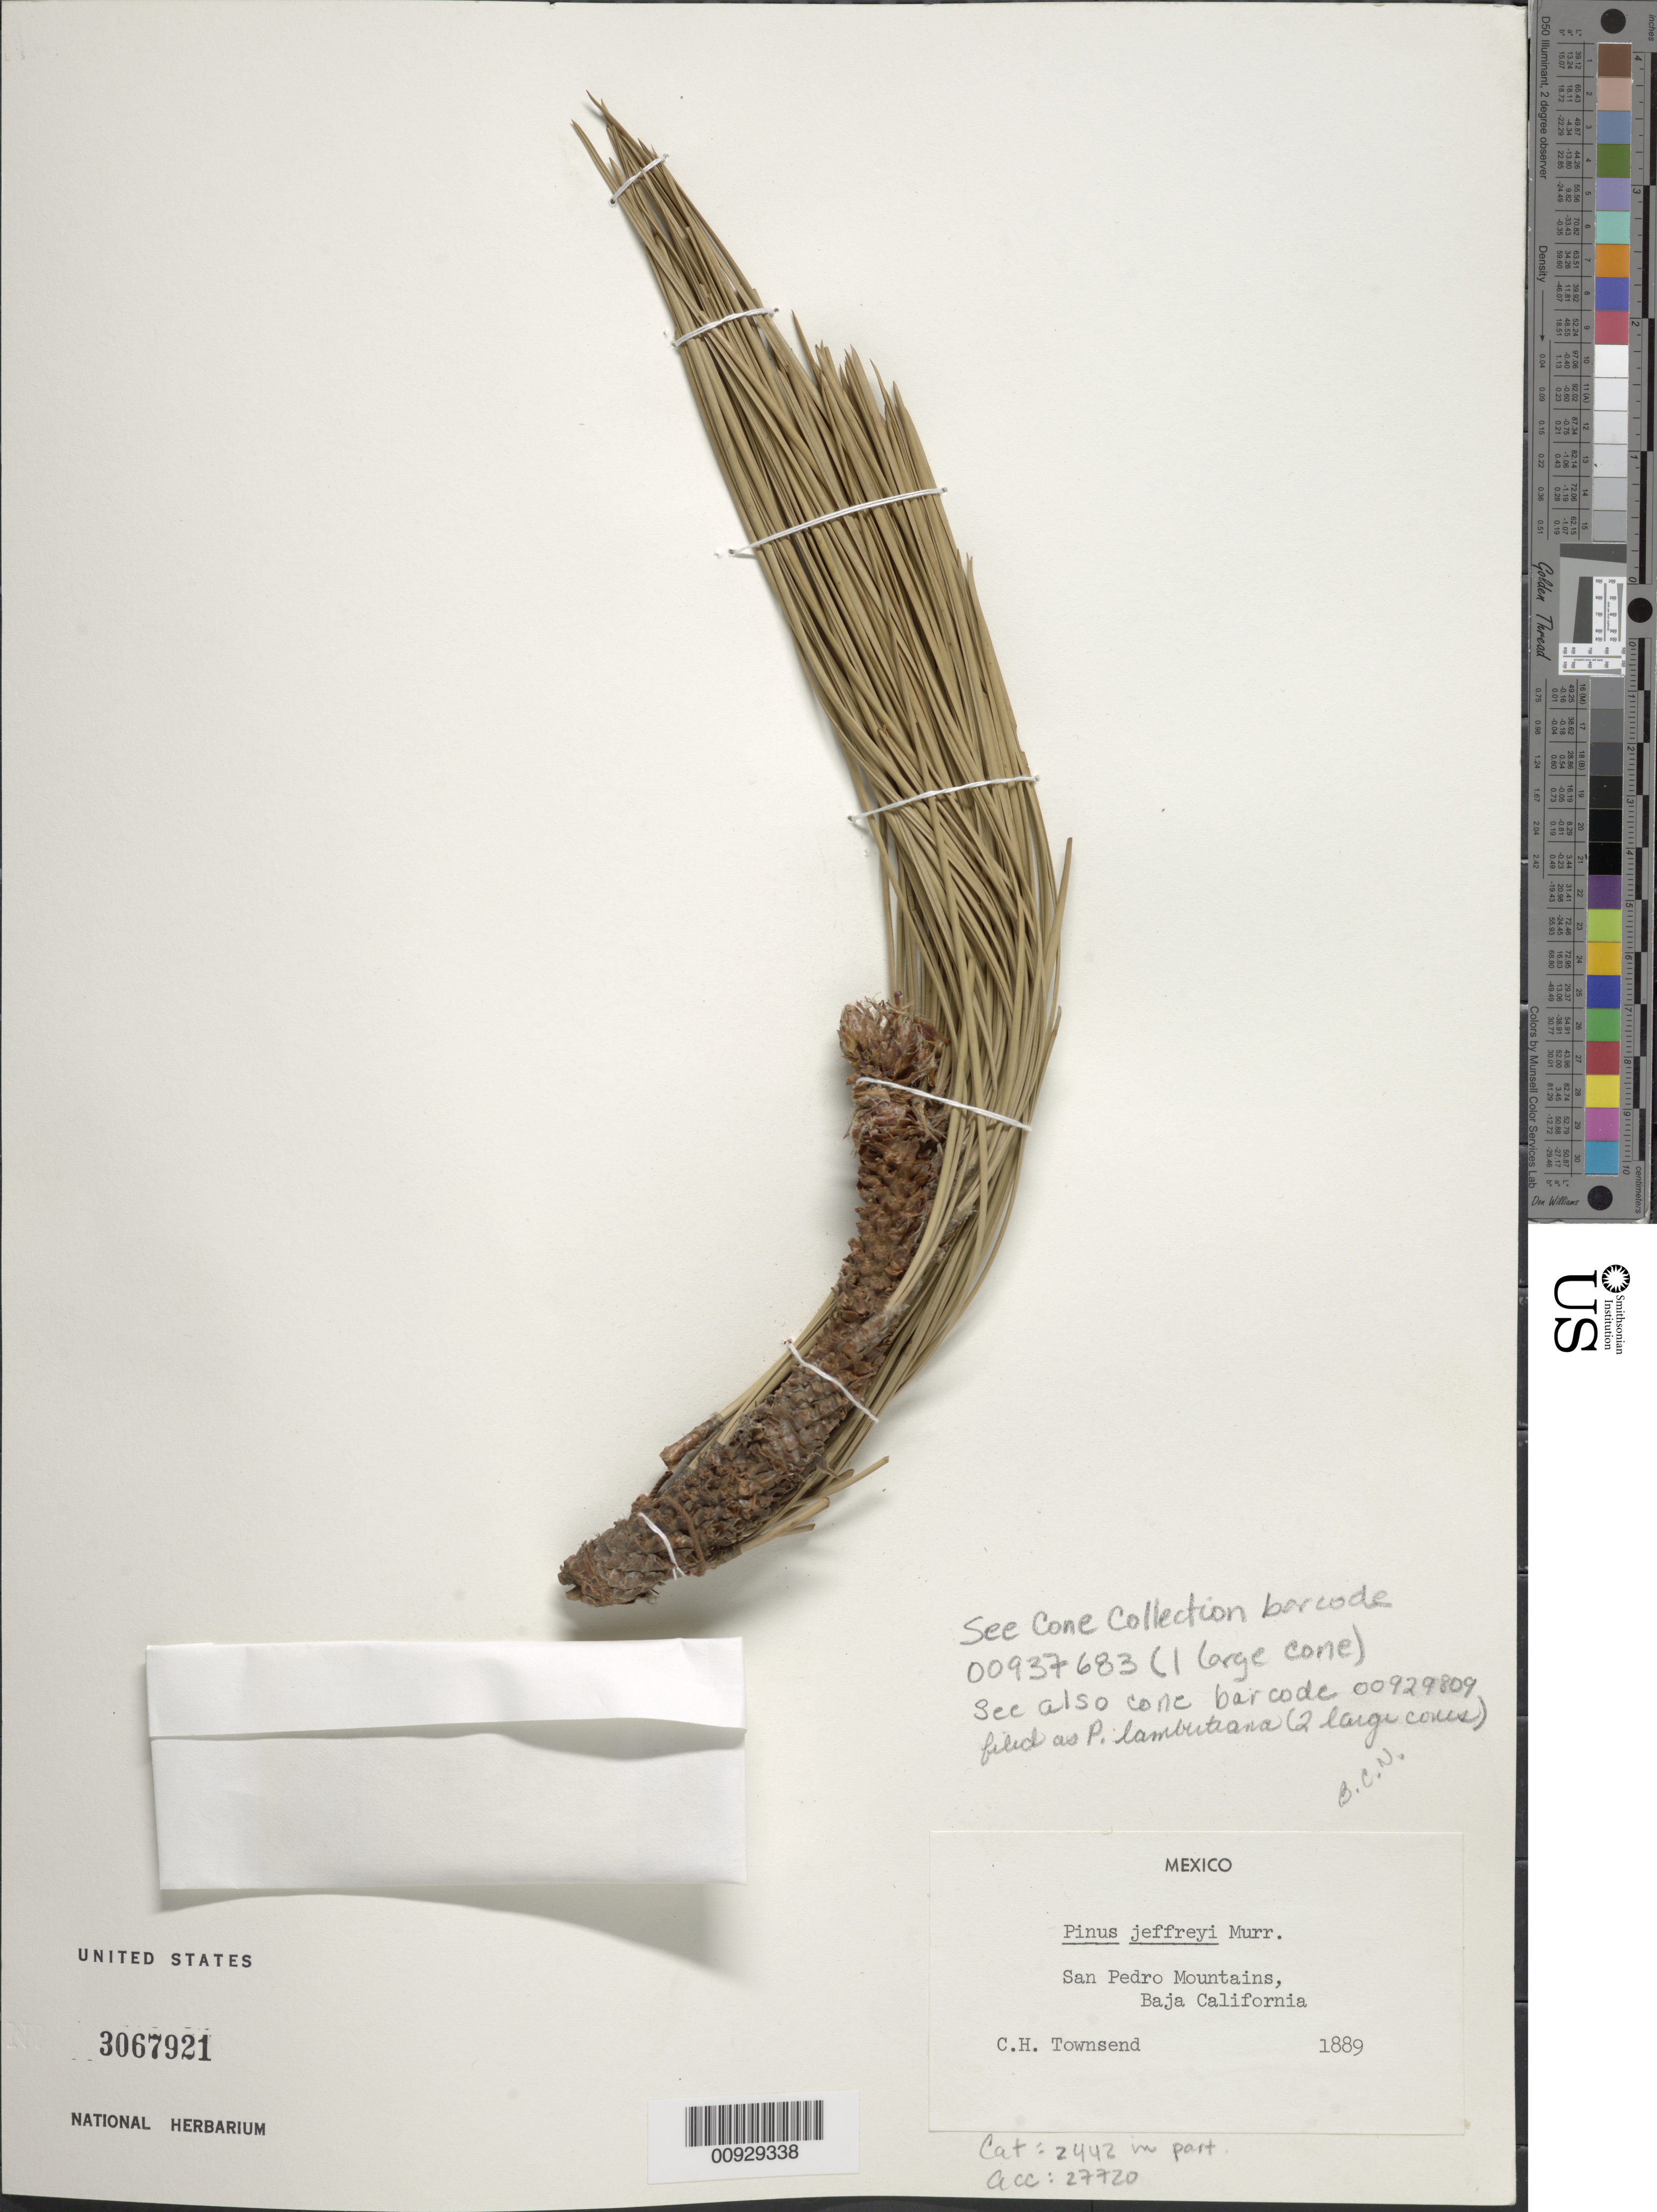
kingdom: Plantae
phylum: Tracheophyta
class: Pinopsida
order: Pinales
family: Pinaceae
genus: Pinus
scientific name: Pinus jeffreyi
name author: Balf.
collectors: C. H. T. Townsend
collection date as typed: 1889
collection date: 1889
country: Mexico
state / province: Baja California Norte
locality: San Pedro Mountains, Baja California.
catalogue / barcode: US 3067921